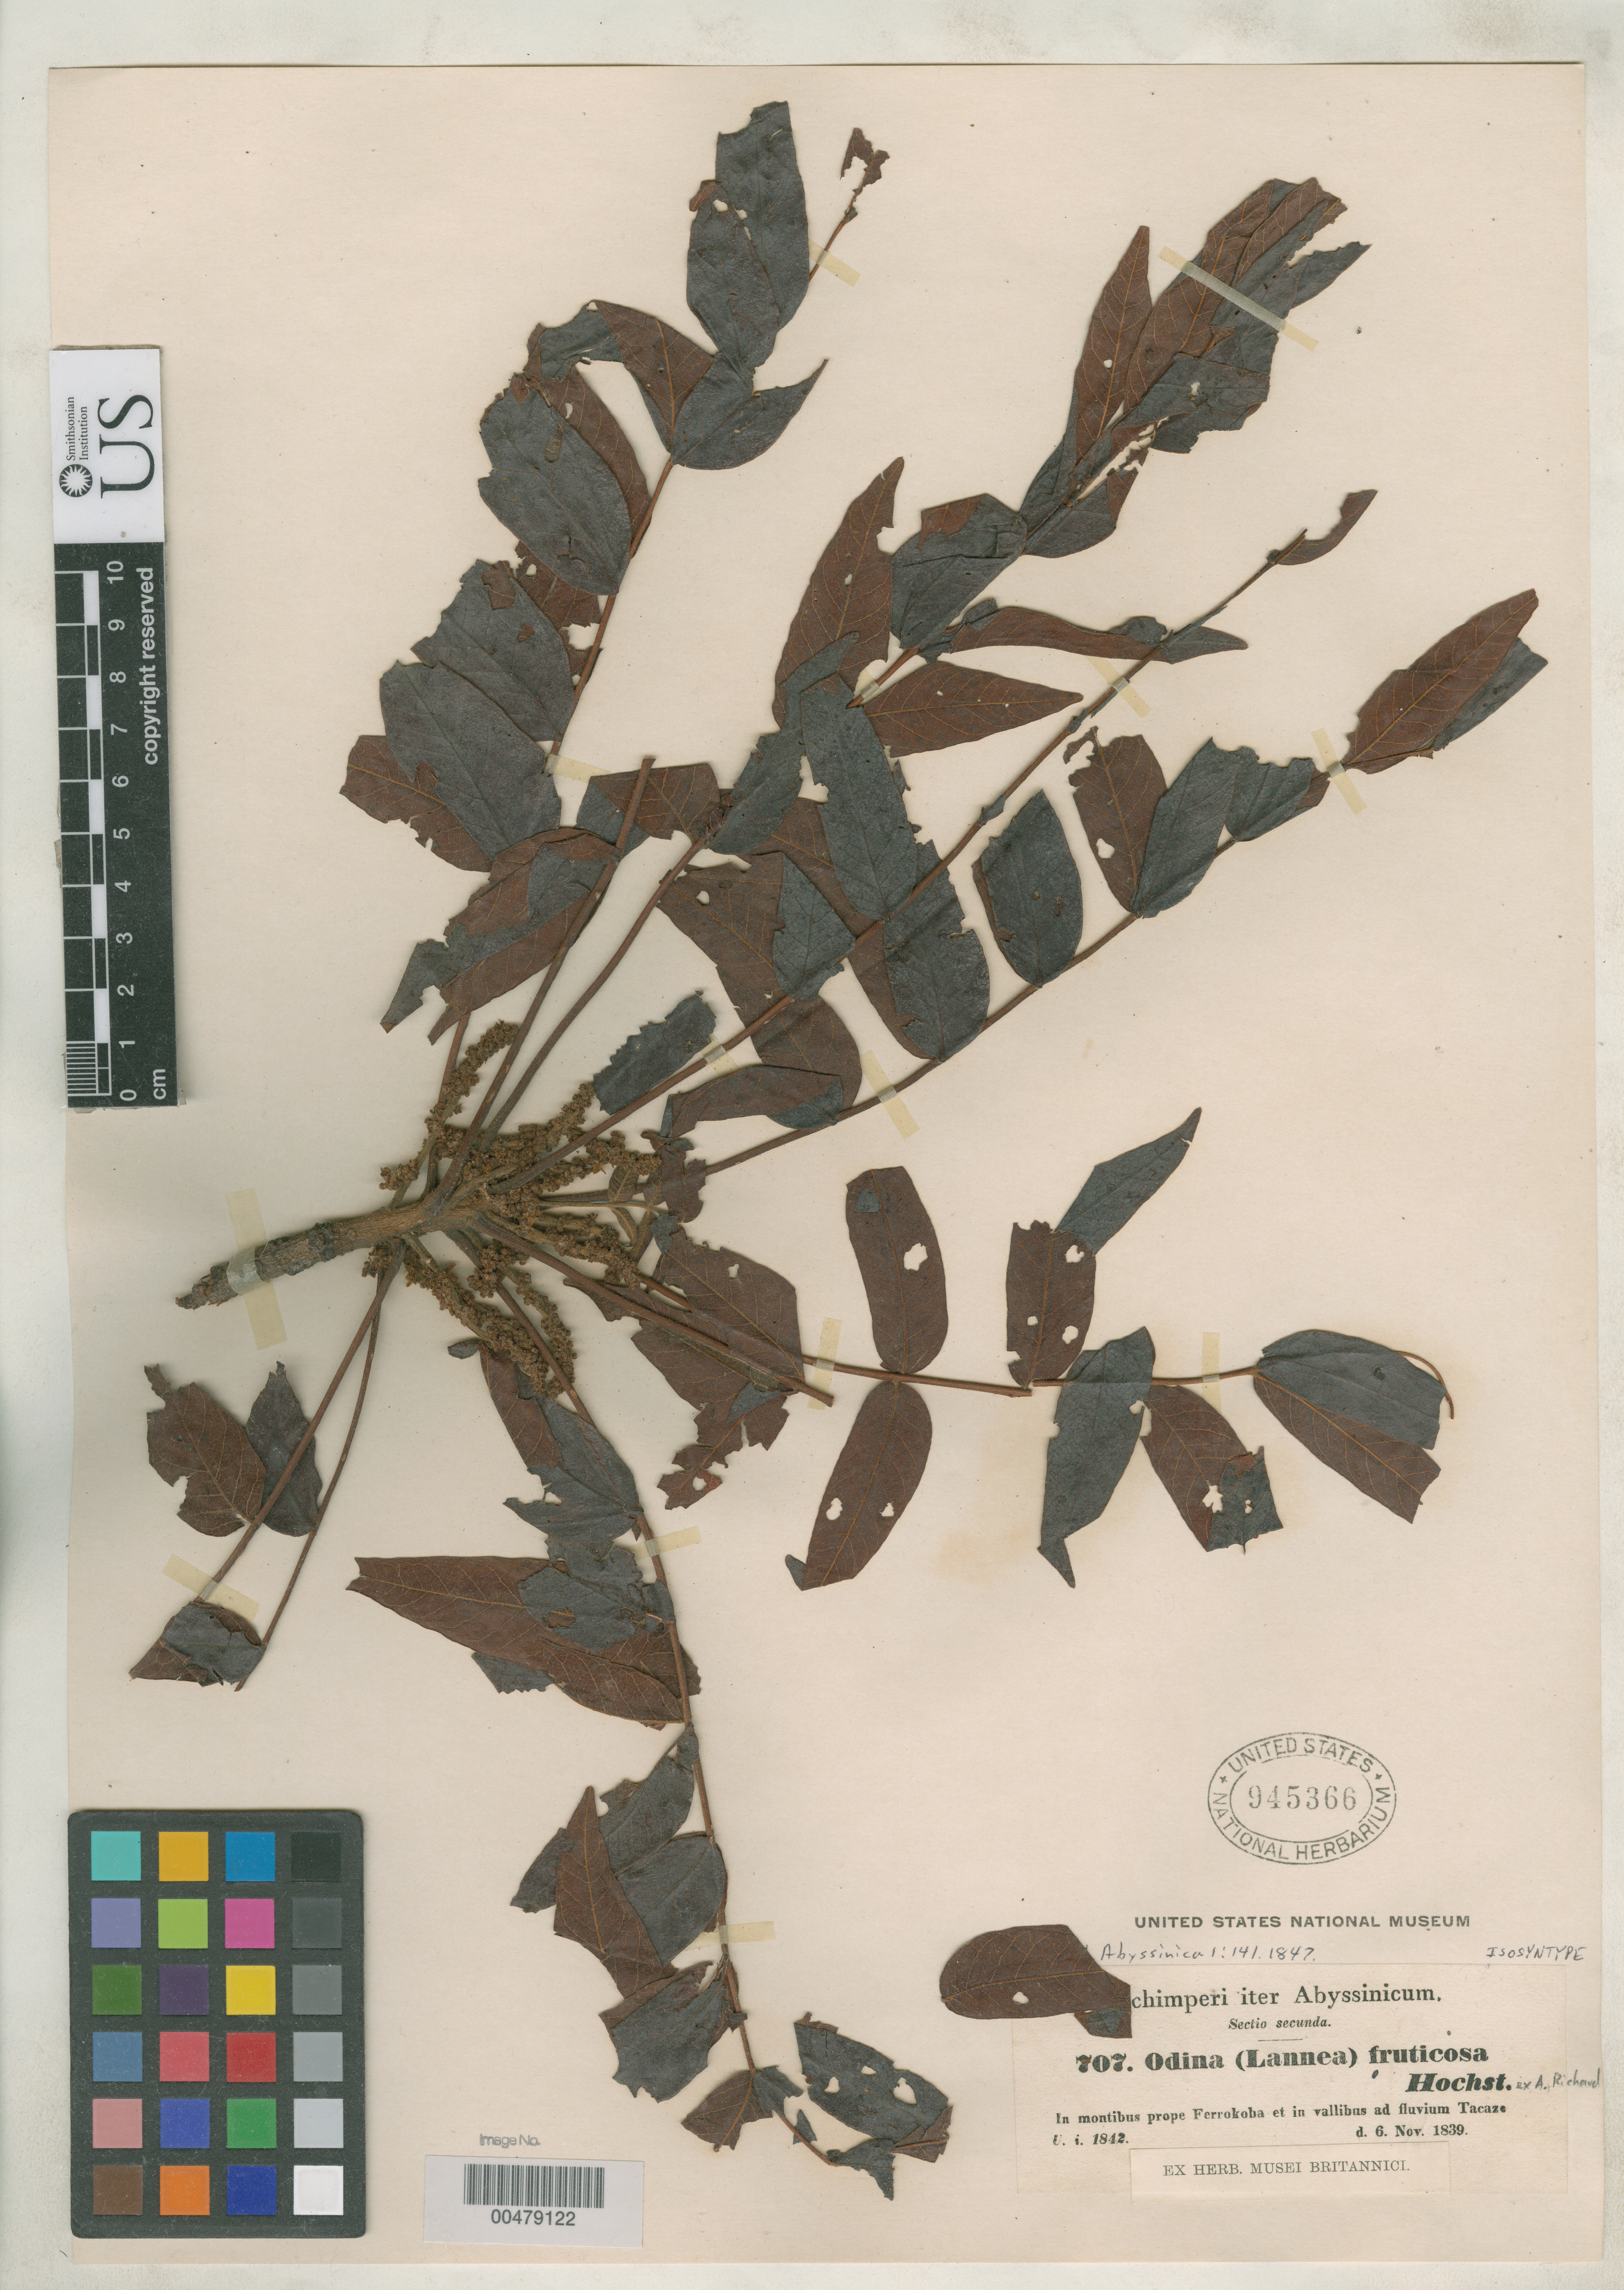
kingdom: Plantae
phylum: Tracheophyta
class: Magnoliopsida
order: Sapindales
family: Anacardiaceae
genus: Odina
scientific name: Odina fruticosa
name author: Hochst. ex A. Rich.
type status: Isosyntype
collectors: G. W. Schimper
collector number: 707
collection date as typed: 06 Nov 1839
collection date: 1839-11-06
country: Ethiopia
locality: In montibus prope Ferrokoba et in vallibus ad fluvium Tacaze.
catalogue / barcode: US 945366